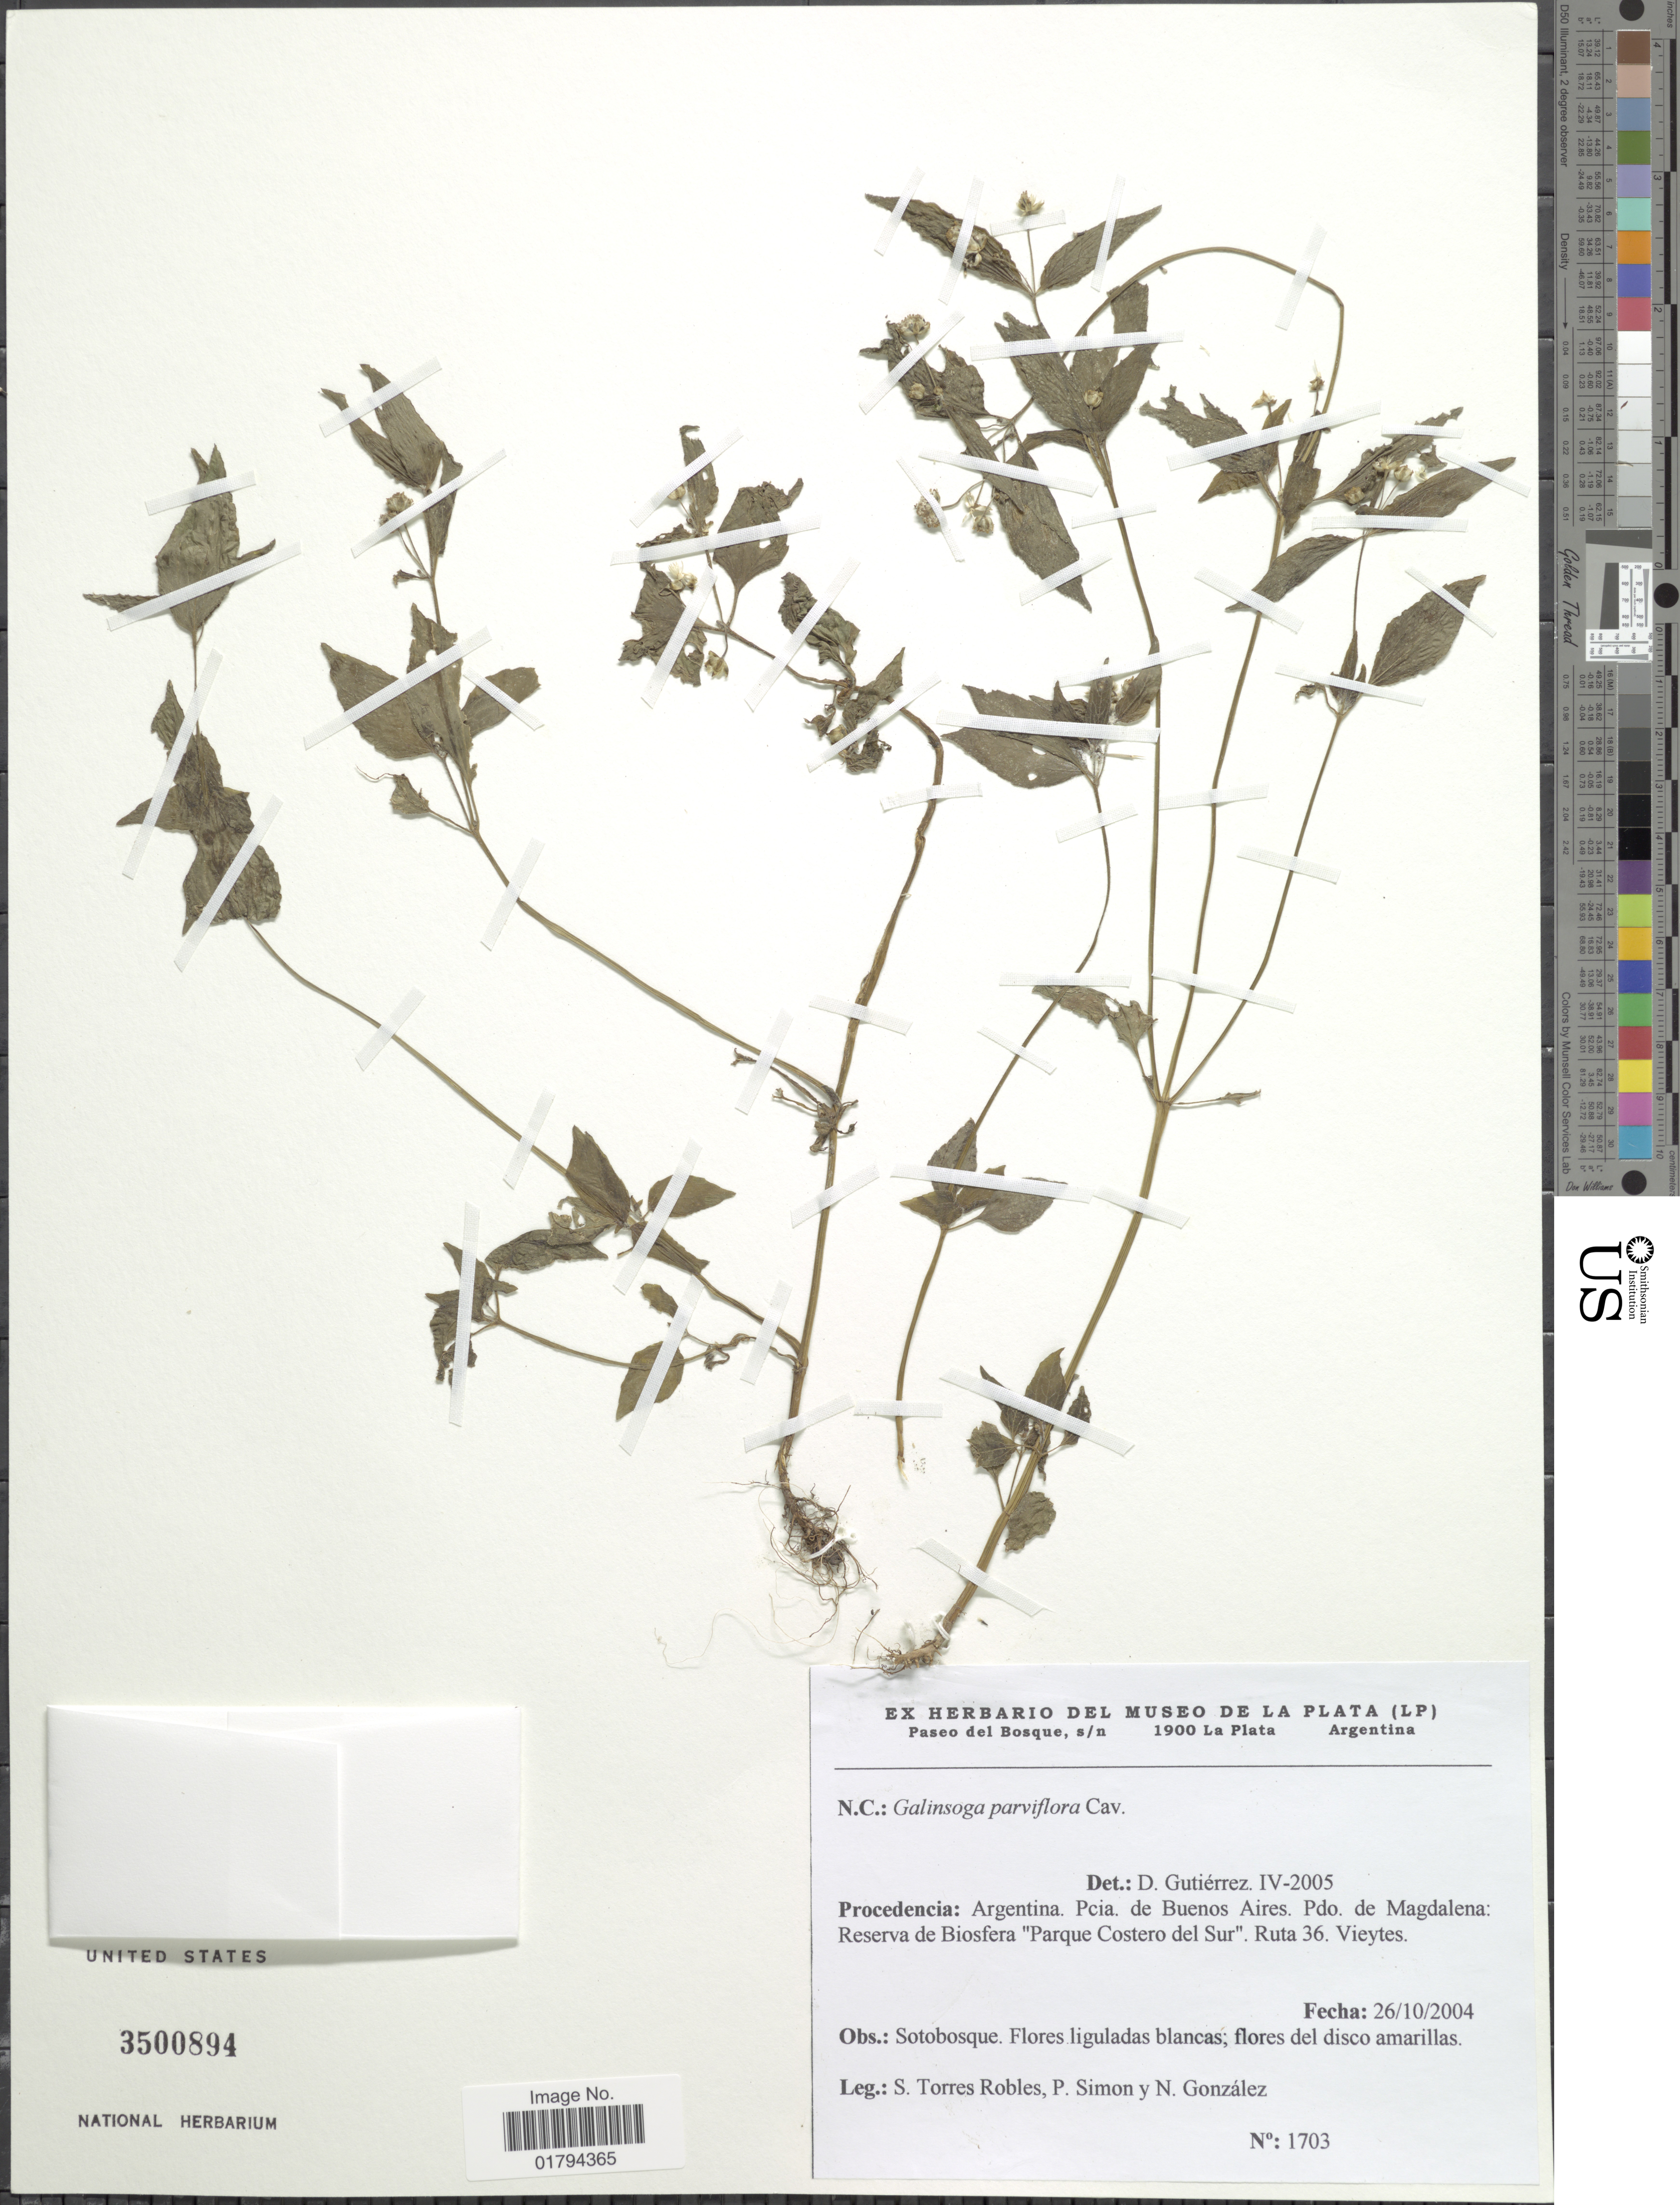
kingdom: Plantae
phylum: Tracheophyta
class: Magnoliopsida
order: Asterales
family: Asteraceae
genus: Galinsoga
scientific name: Galinsoga parviflora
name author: Cav.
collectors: S. Torres Robles, P. Simon & N. Gonzalez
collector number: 1703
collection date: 2004-10-26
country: Argentina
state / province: Buenos Aires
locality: Pdo. de Magdalena: Reserva de Biosfera "Parque Costero del Sur", Ruta 36, Vieytes.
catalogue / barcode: US 3500894